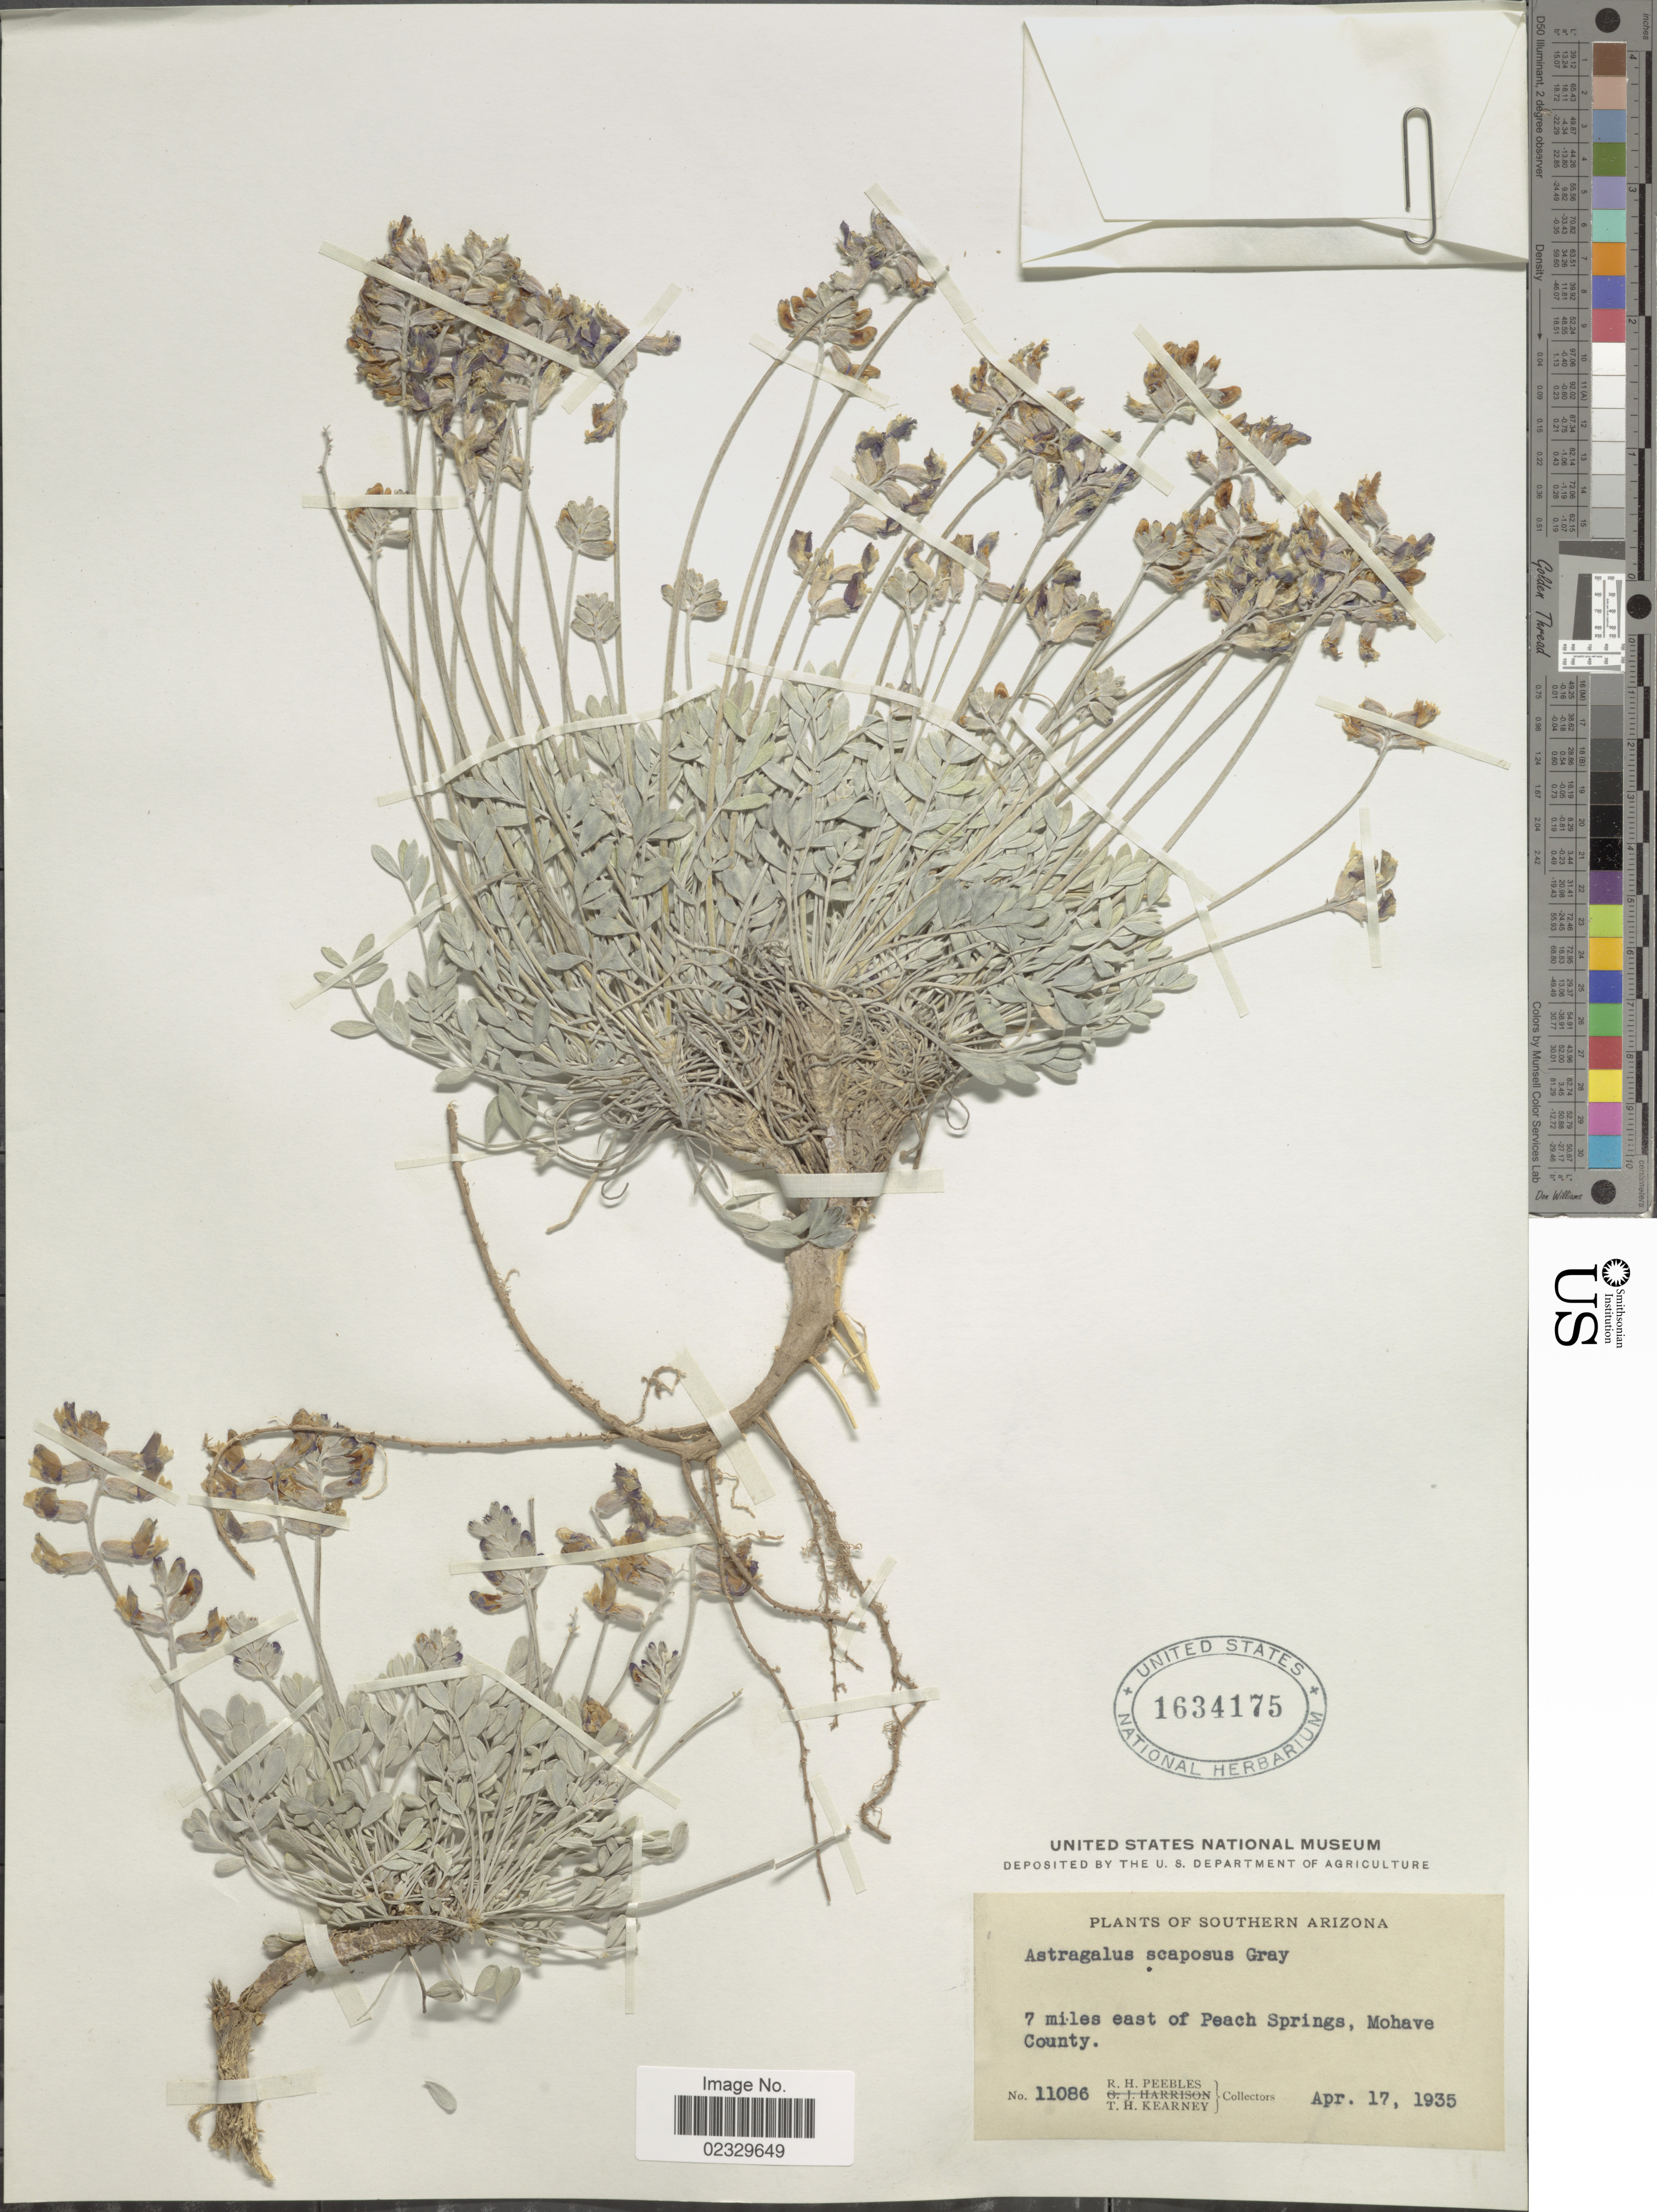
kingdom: Plantae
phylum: Tracheophyta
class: Magnoliopsida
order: Fabales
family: Fabaceae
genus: Astragalus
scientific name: Astragalus calycosus var. scaposus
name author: (A. Gray) M.E. Jones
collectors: R. H. Peebles & T. H. Kearney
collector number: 11086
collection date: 1935-04-17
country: United States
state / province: Arizona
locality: Southern Arizona. 7 miles east of Peach Springs, Mohave County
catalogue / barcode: US 1634175